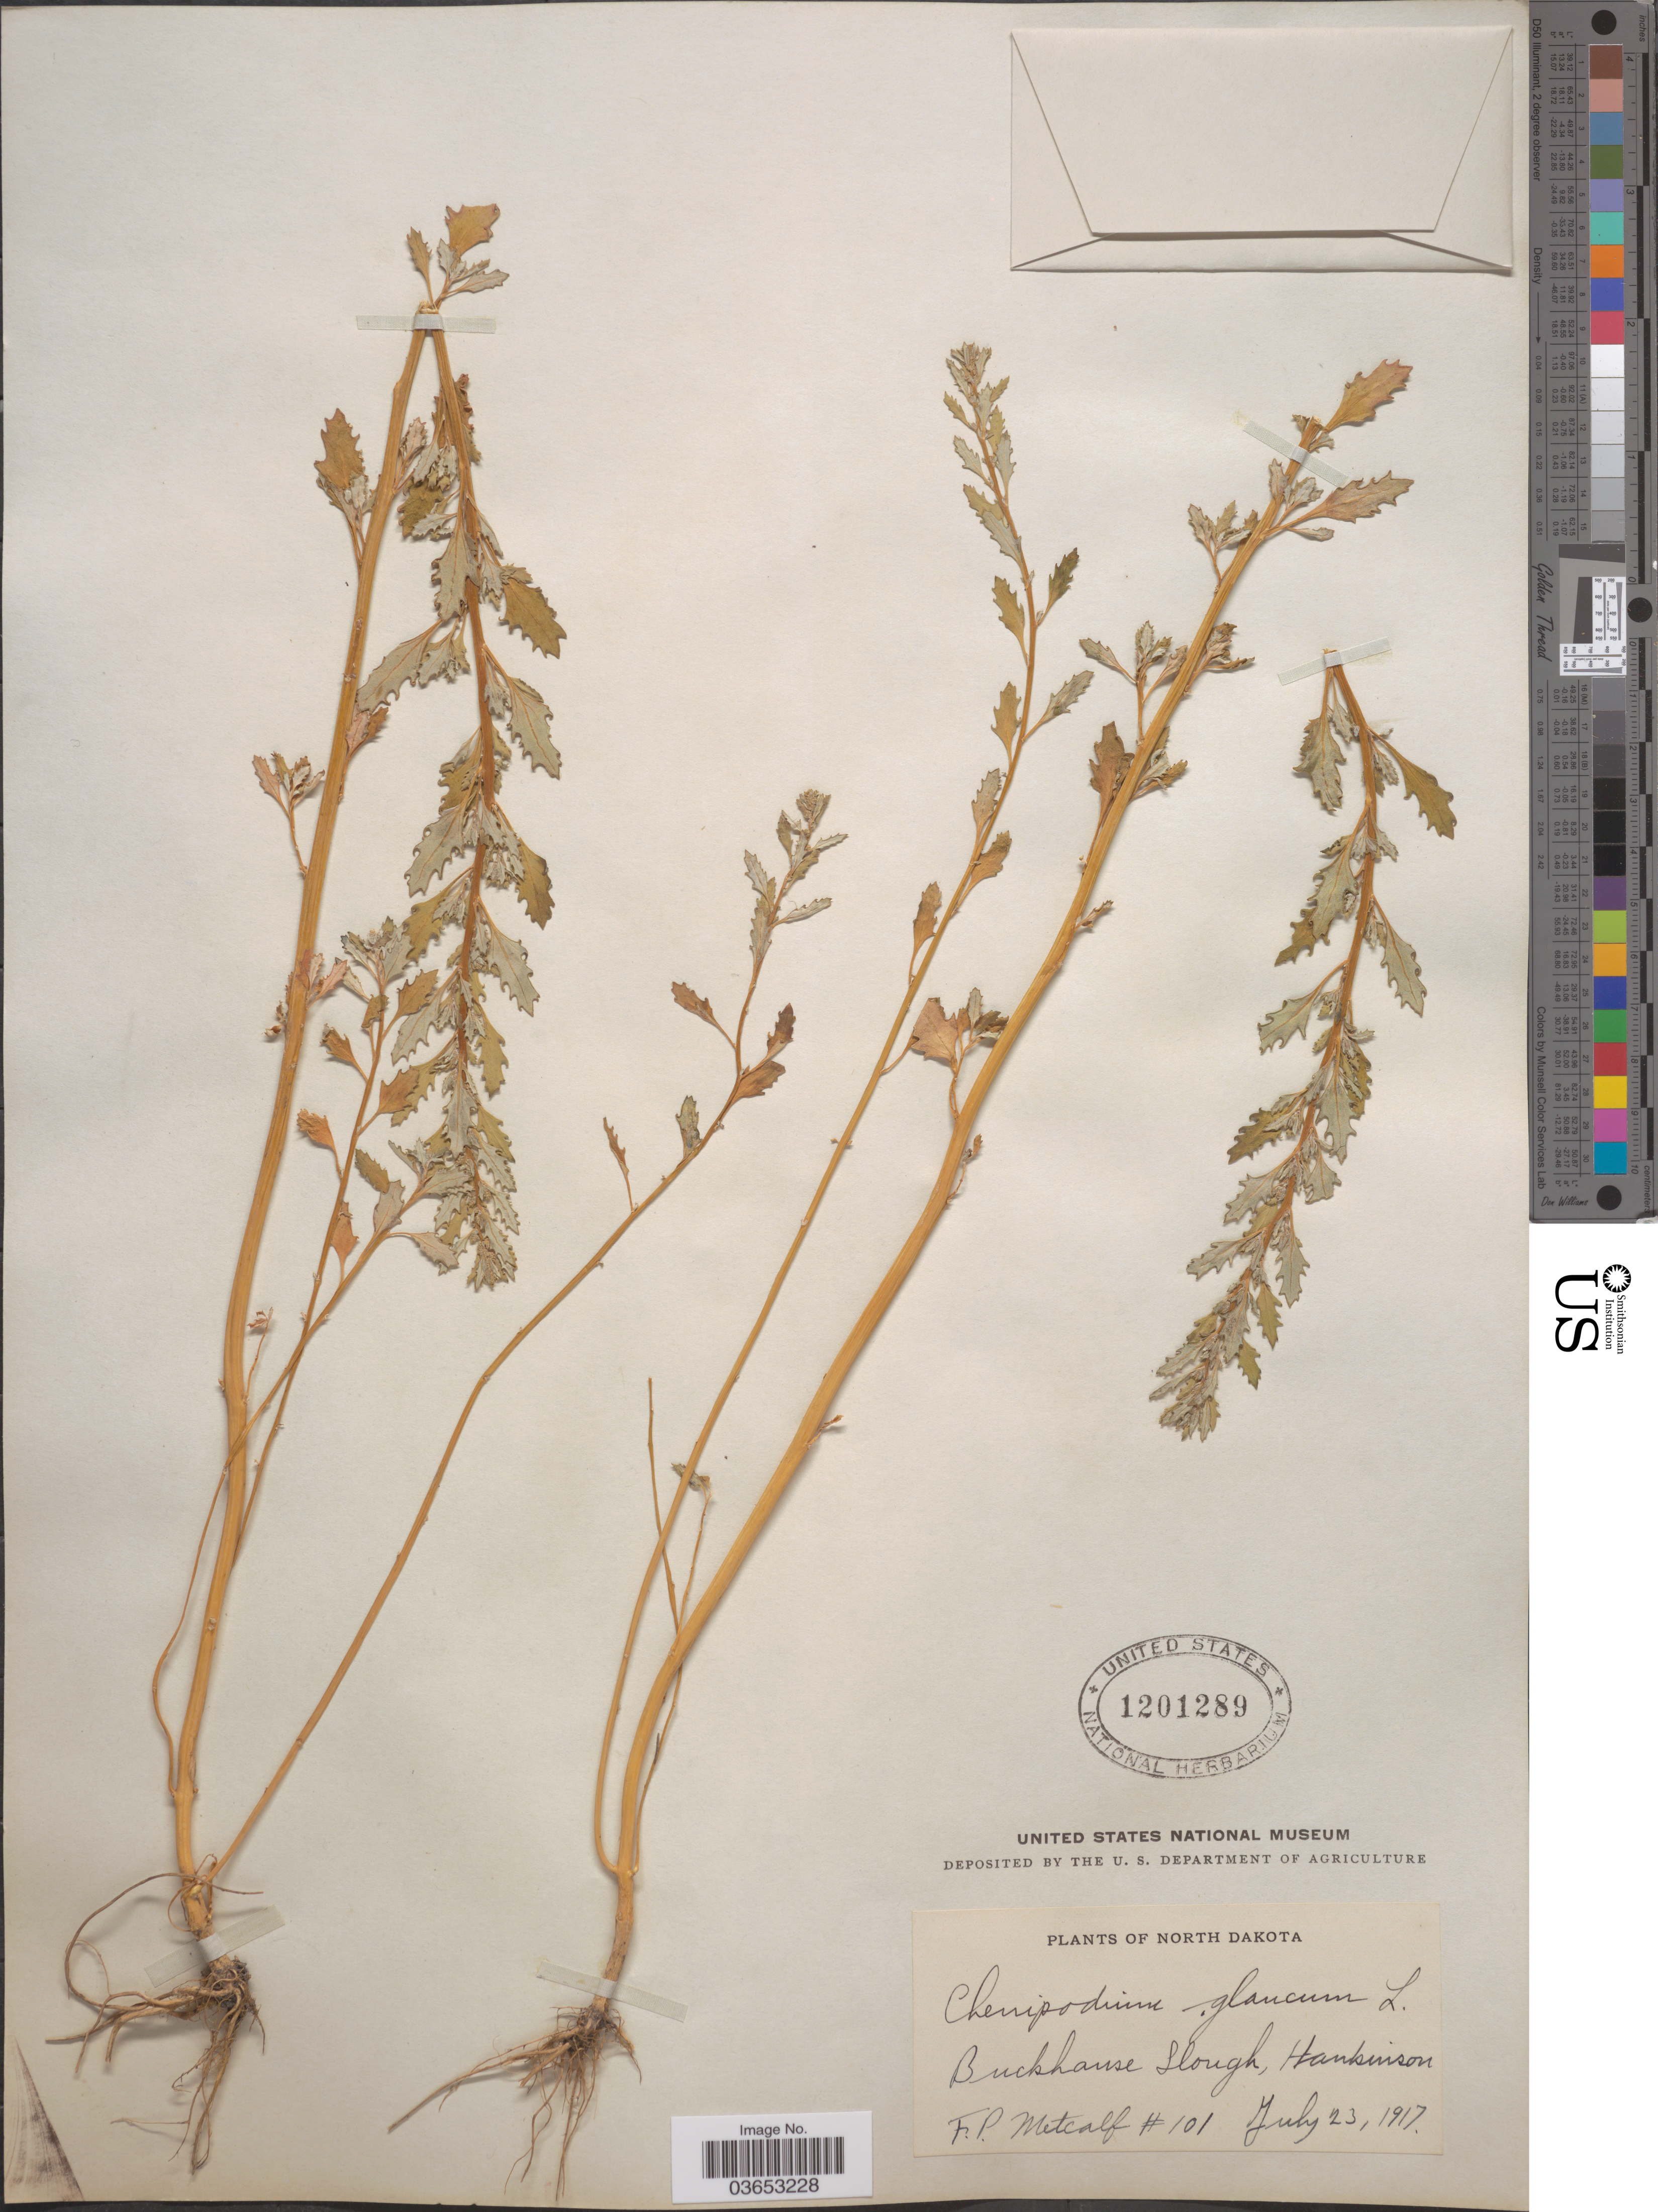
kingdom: Plantae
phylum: Tracheophyta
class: Magnoliopsida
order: Caryophyllales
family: Amaranthaceae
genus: Chenopodium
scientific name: Chenopodium glaucum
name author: L.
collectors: F. Metcalf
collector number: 101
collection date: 1917-07-23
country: United States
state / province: North Dakota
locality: Buckhouse Slough, Hankinson.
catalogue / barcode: US 1201289